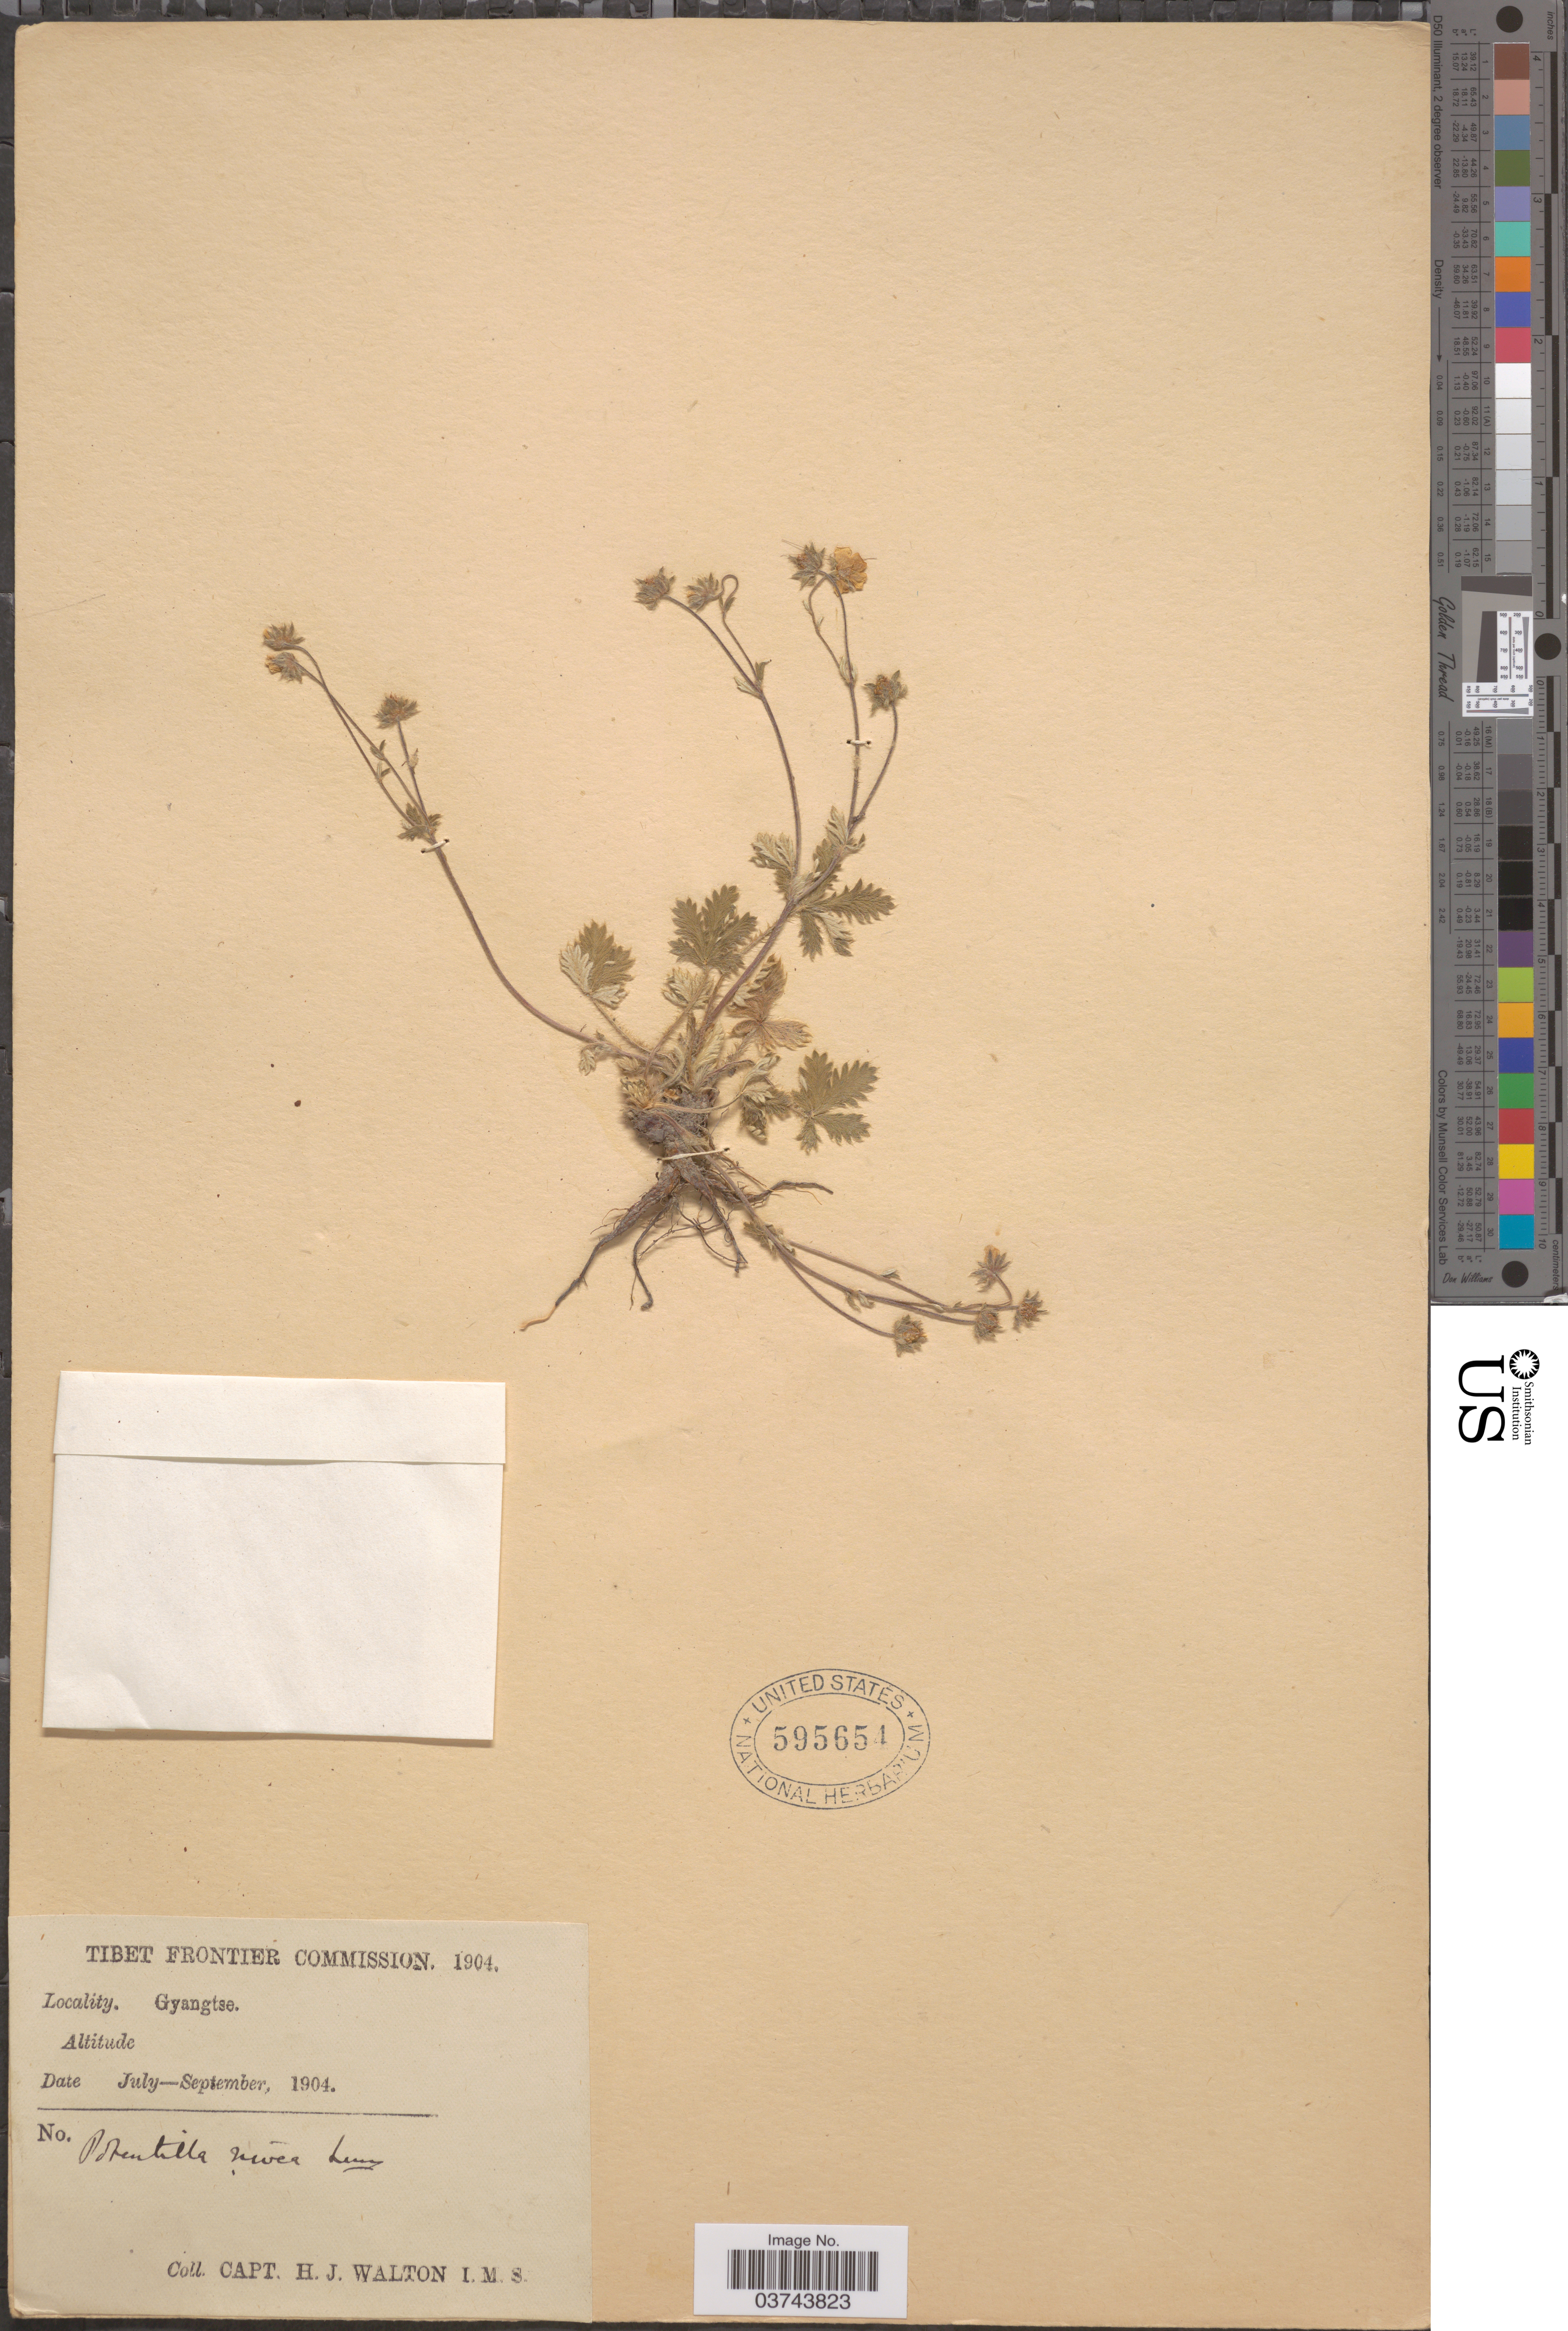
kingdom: Plantae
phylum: Tracheophyta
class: Magnoliopsida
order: Rosales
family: Rosaceae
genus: Potentilla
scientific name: Potentilla nivea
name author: L.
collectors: H. Walton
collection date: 1904-07/1904-09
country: China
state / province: Xizang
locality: Tibet. Gyangtse.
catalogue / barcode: US 595654